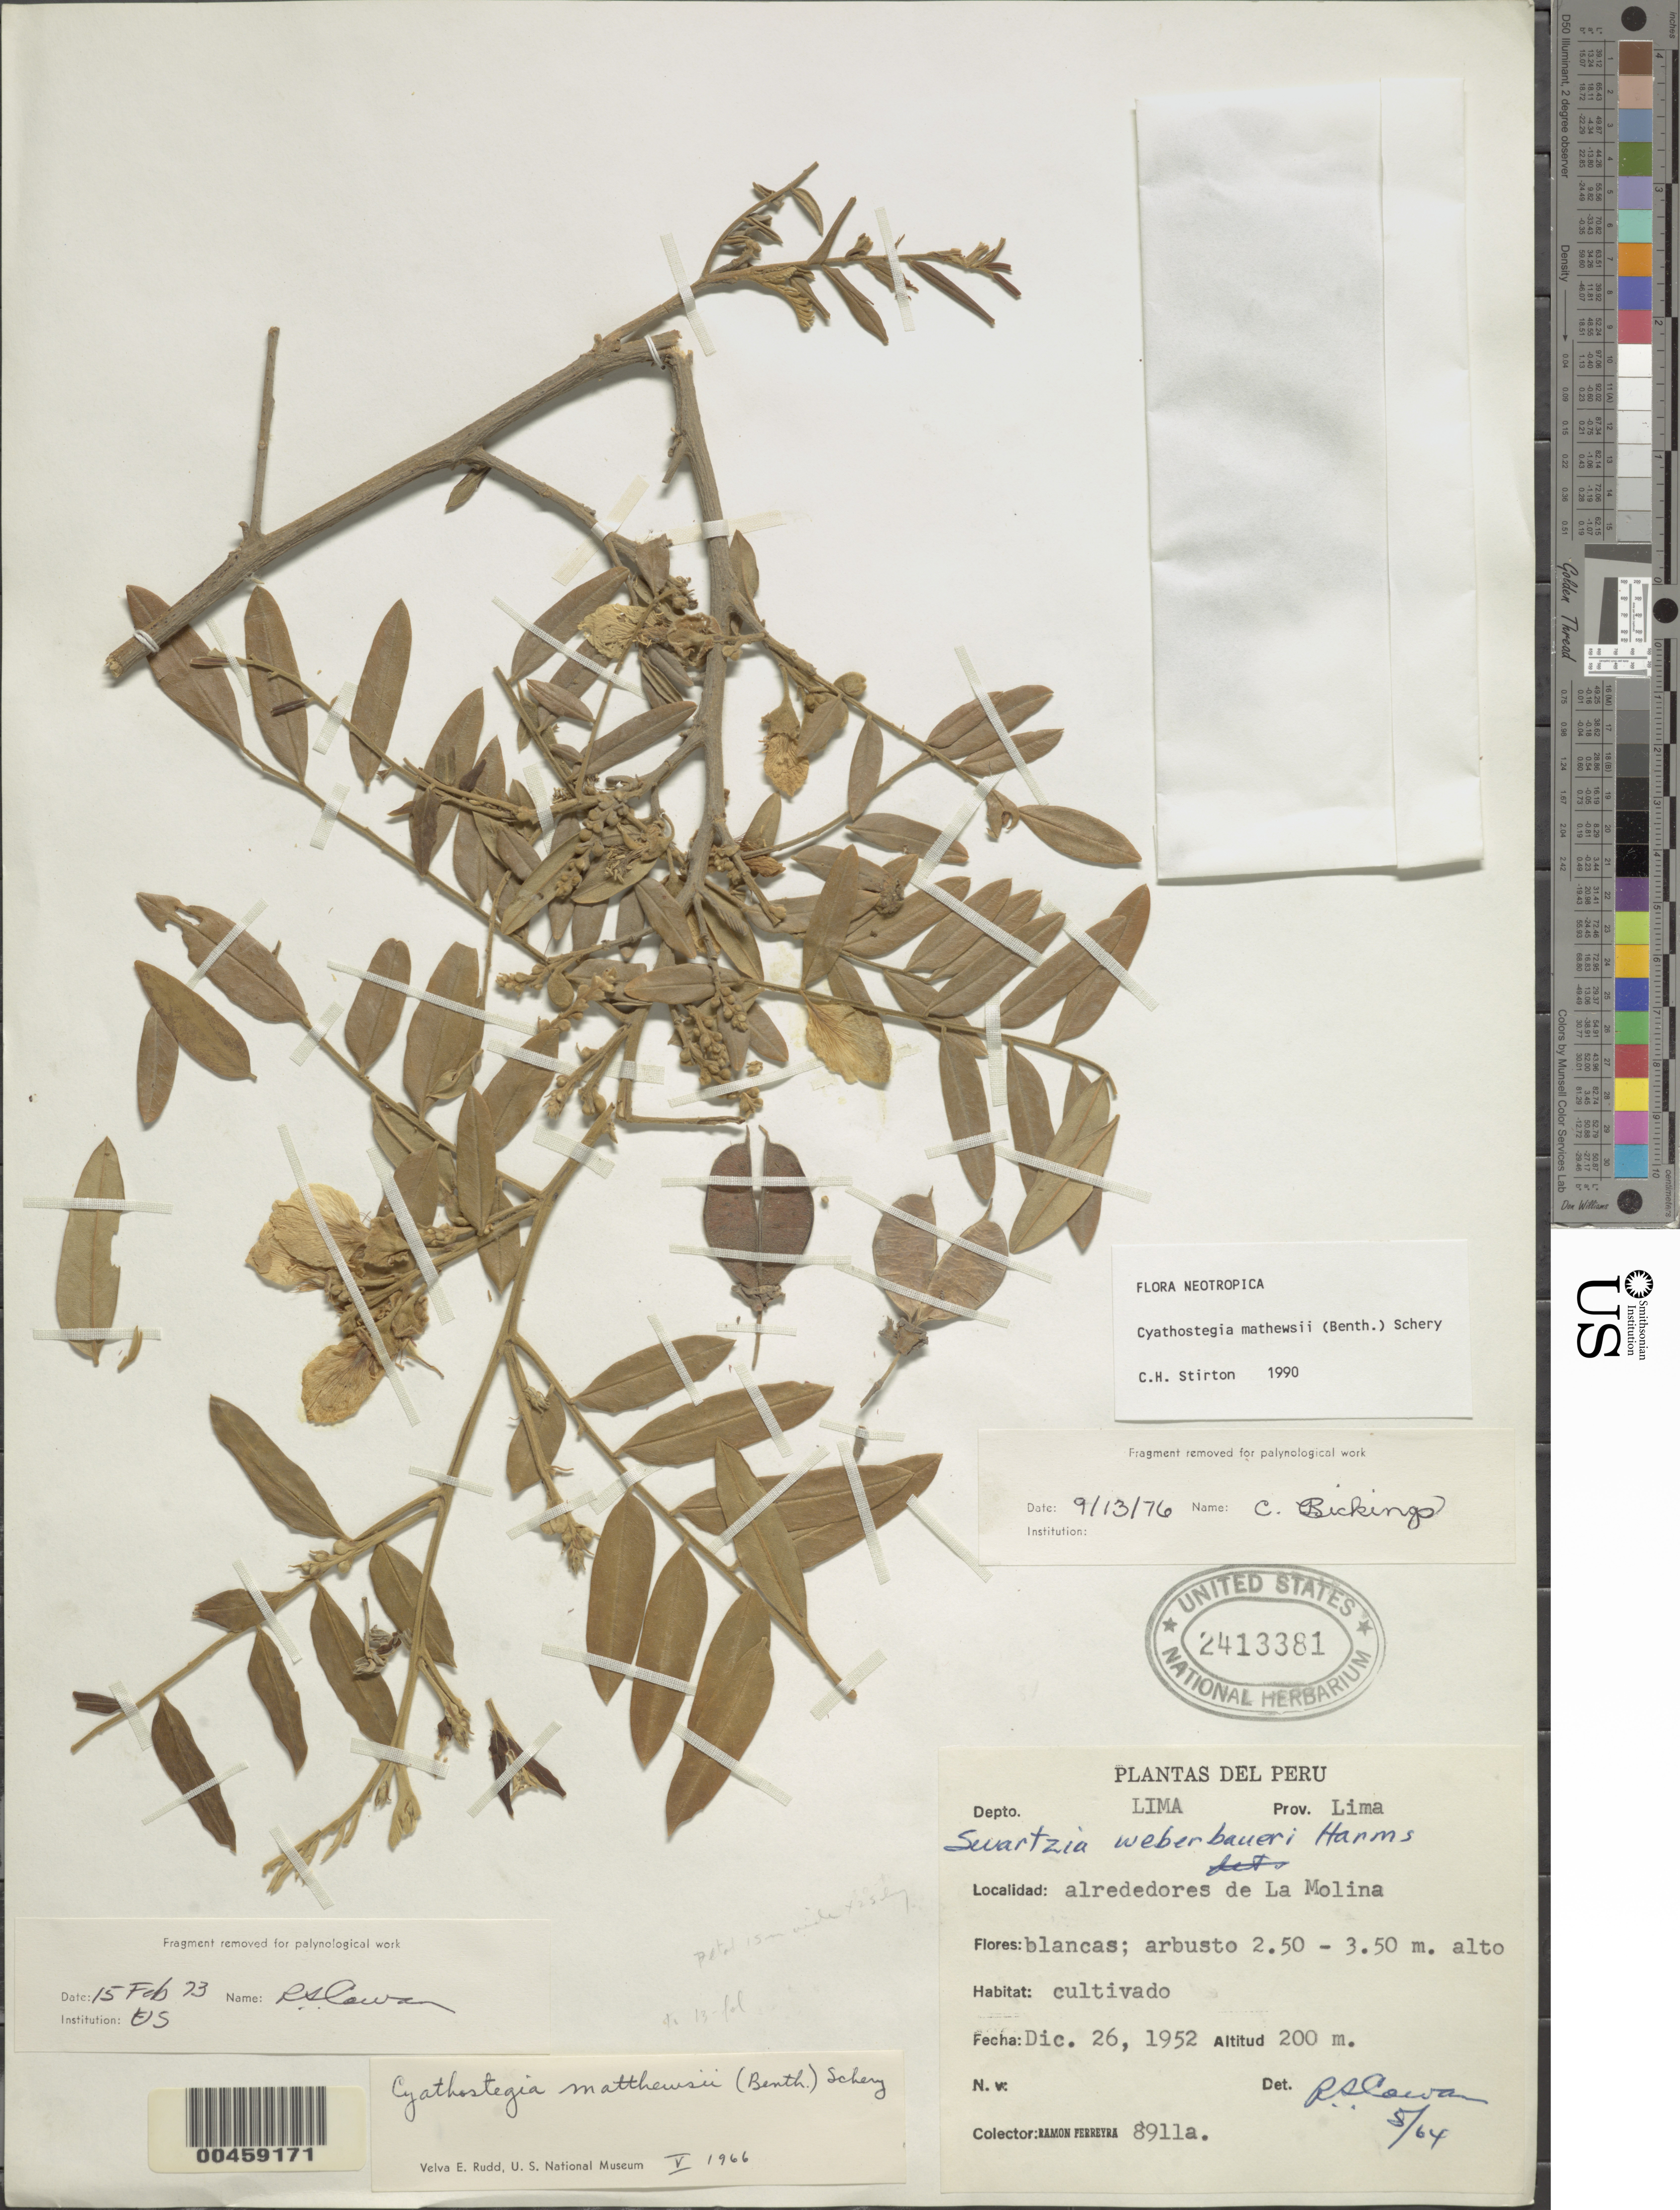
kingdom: Plantae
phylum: Tracheophyta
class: Magnoliopsida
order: Fabales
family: Fabaceae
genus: Cyathostegia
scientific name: Cyathostegia matthewsii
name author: (Benth.) Schery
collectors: R. A. Ferreyra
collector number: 8911a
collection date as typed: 26 Dec 1952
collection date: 1952-12-26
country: Peru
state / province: Lima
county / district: Lima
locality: La molina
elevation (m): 200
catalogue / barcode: US 2413381